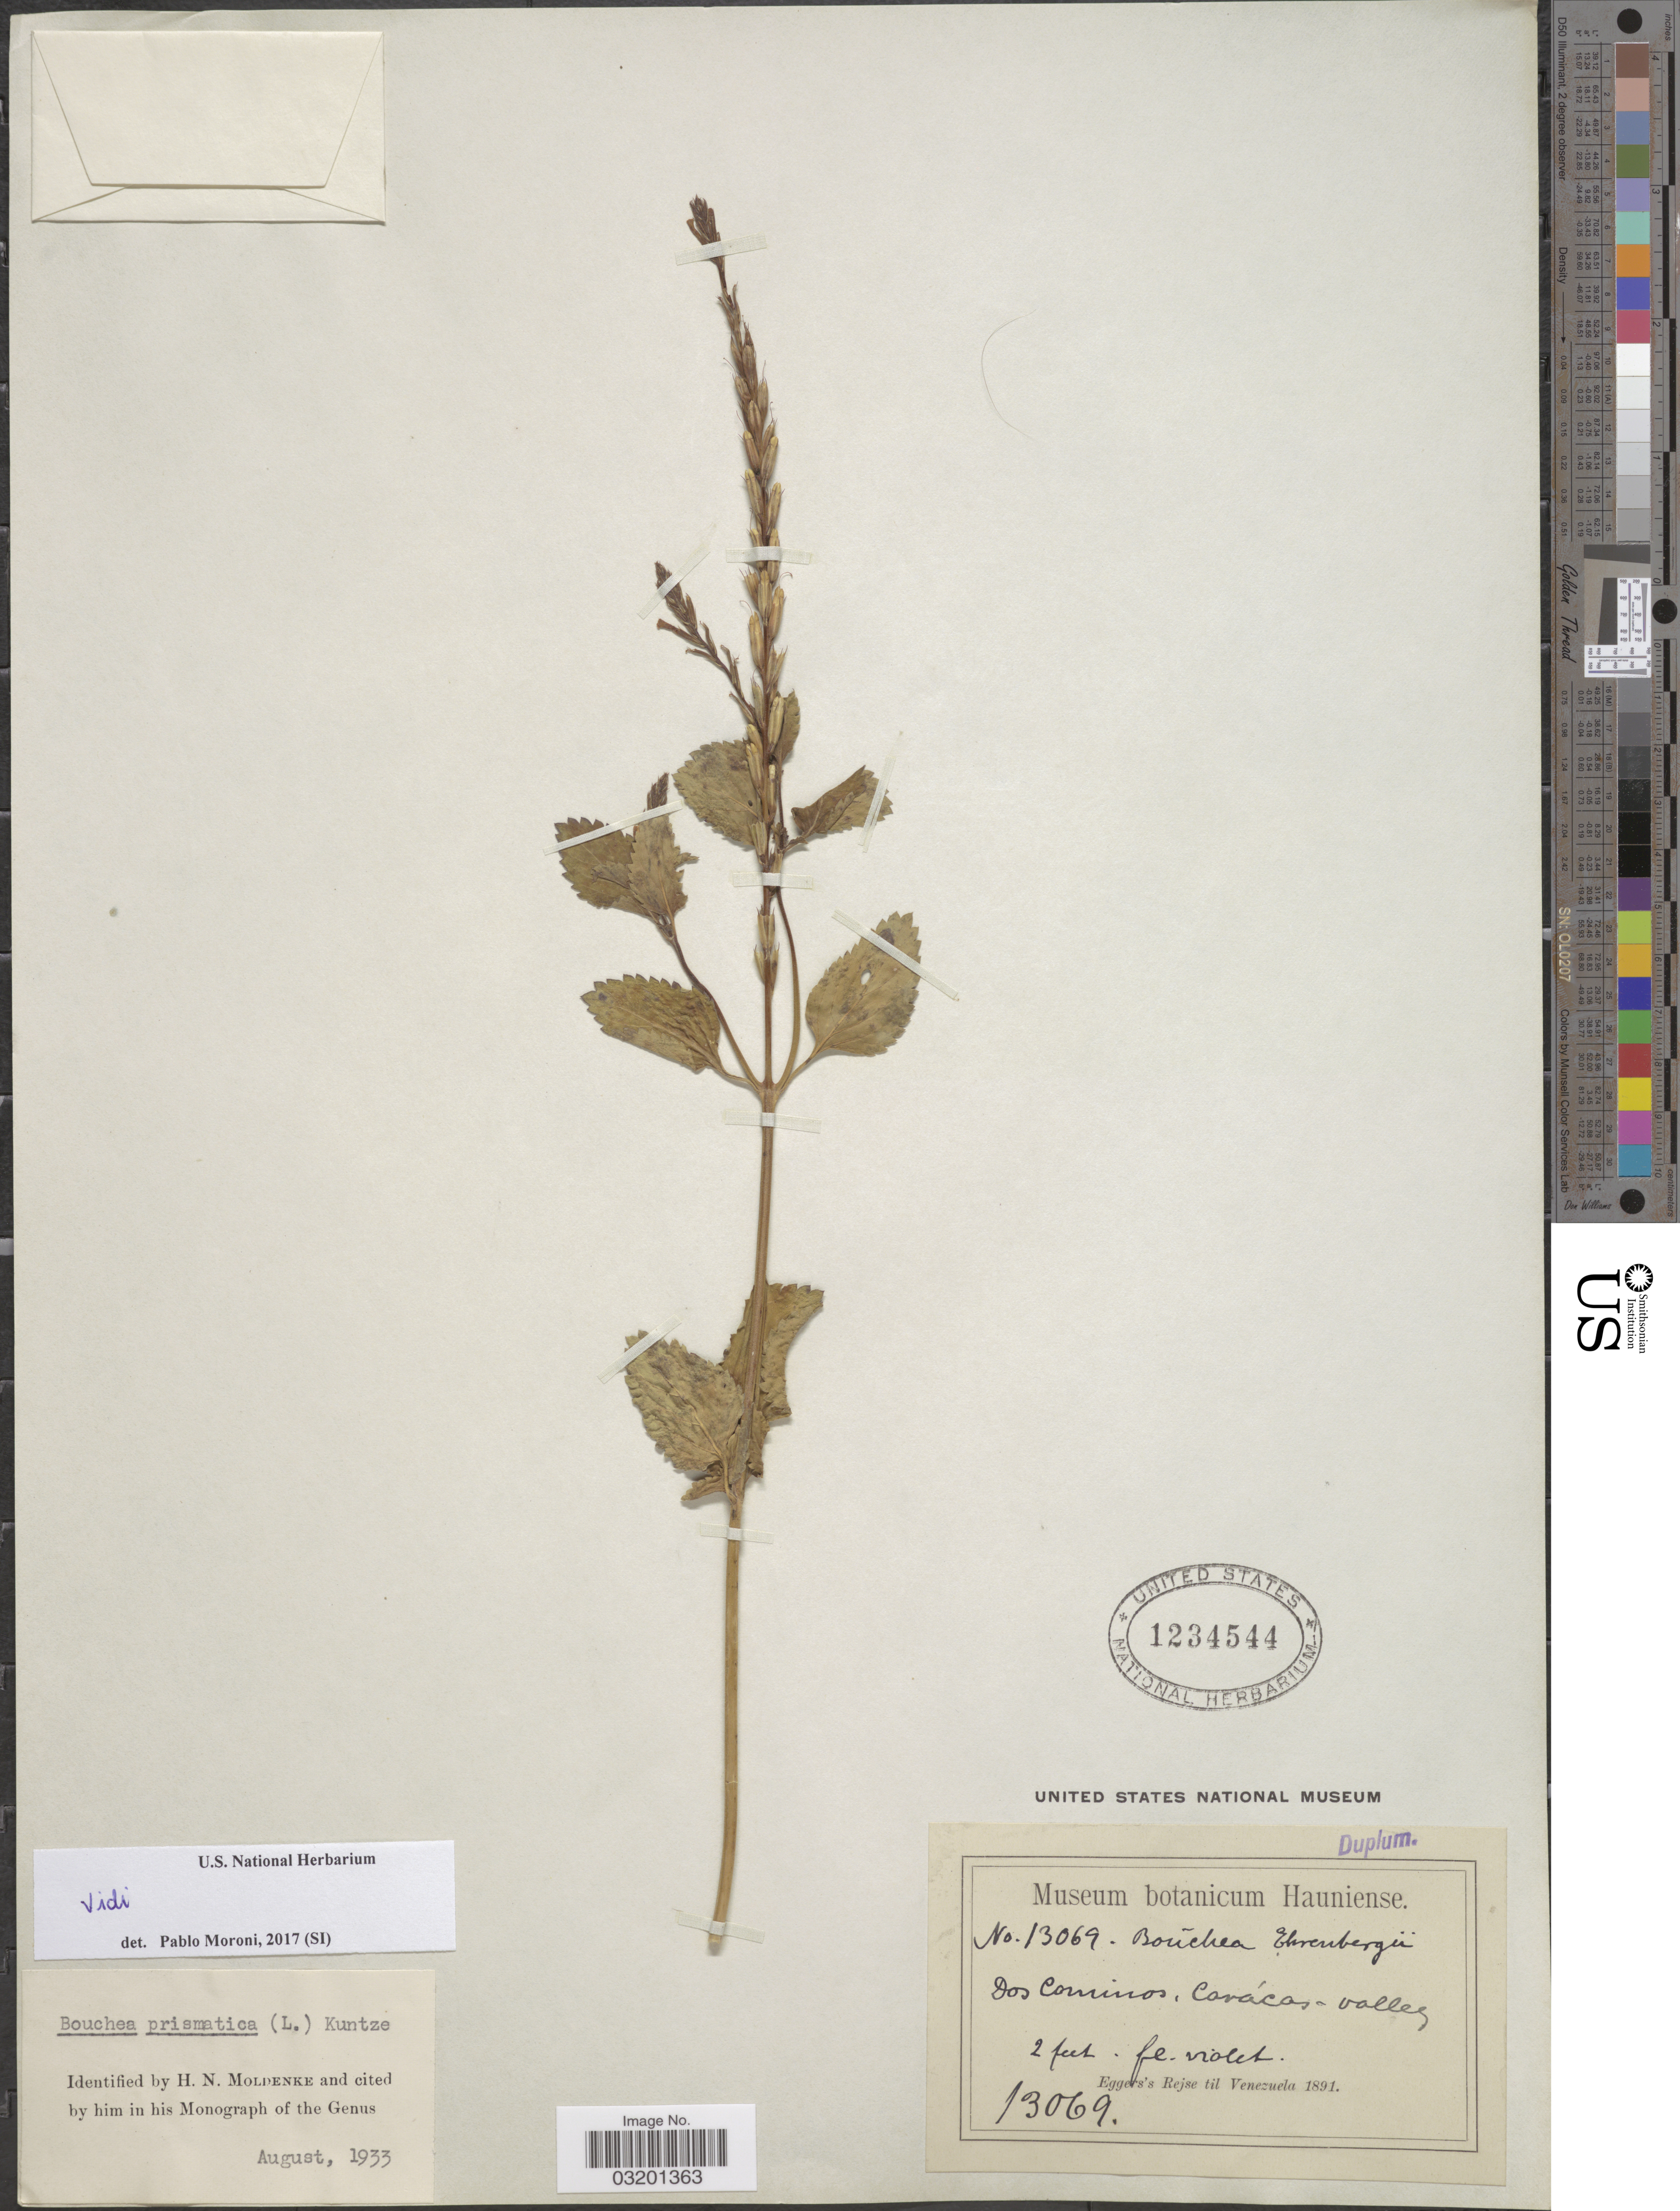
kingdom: Plantae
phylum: Tracheophyta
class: Magnoliopsida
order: Lamiales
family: Verbenaceae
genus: Bouchea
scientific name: Bouchea prismatica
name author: (L.) Kuntze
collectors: -. Eggers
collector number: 13069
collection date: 1891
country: Venezuela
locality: Dos Caminos, Carácas - valley.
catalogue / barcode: US 1234544